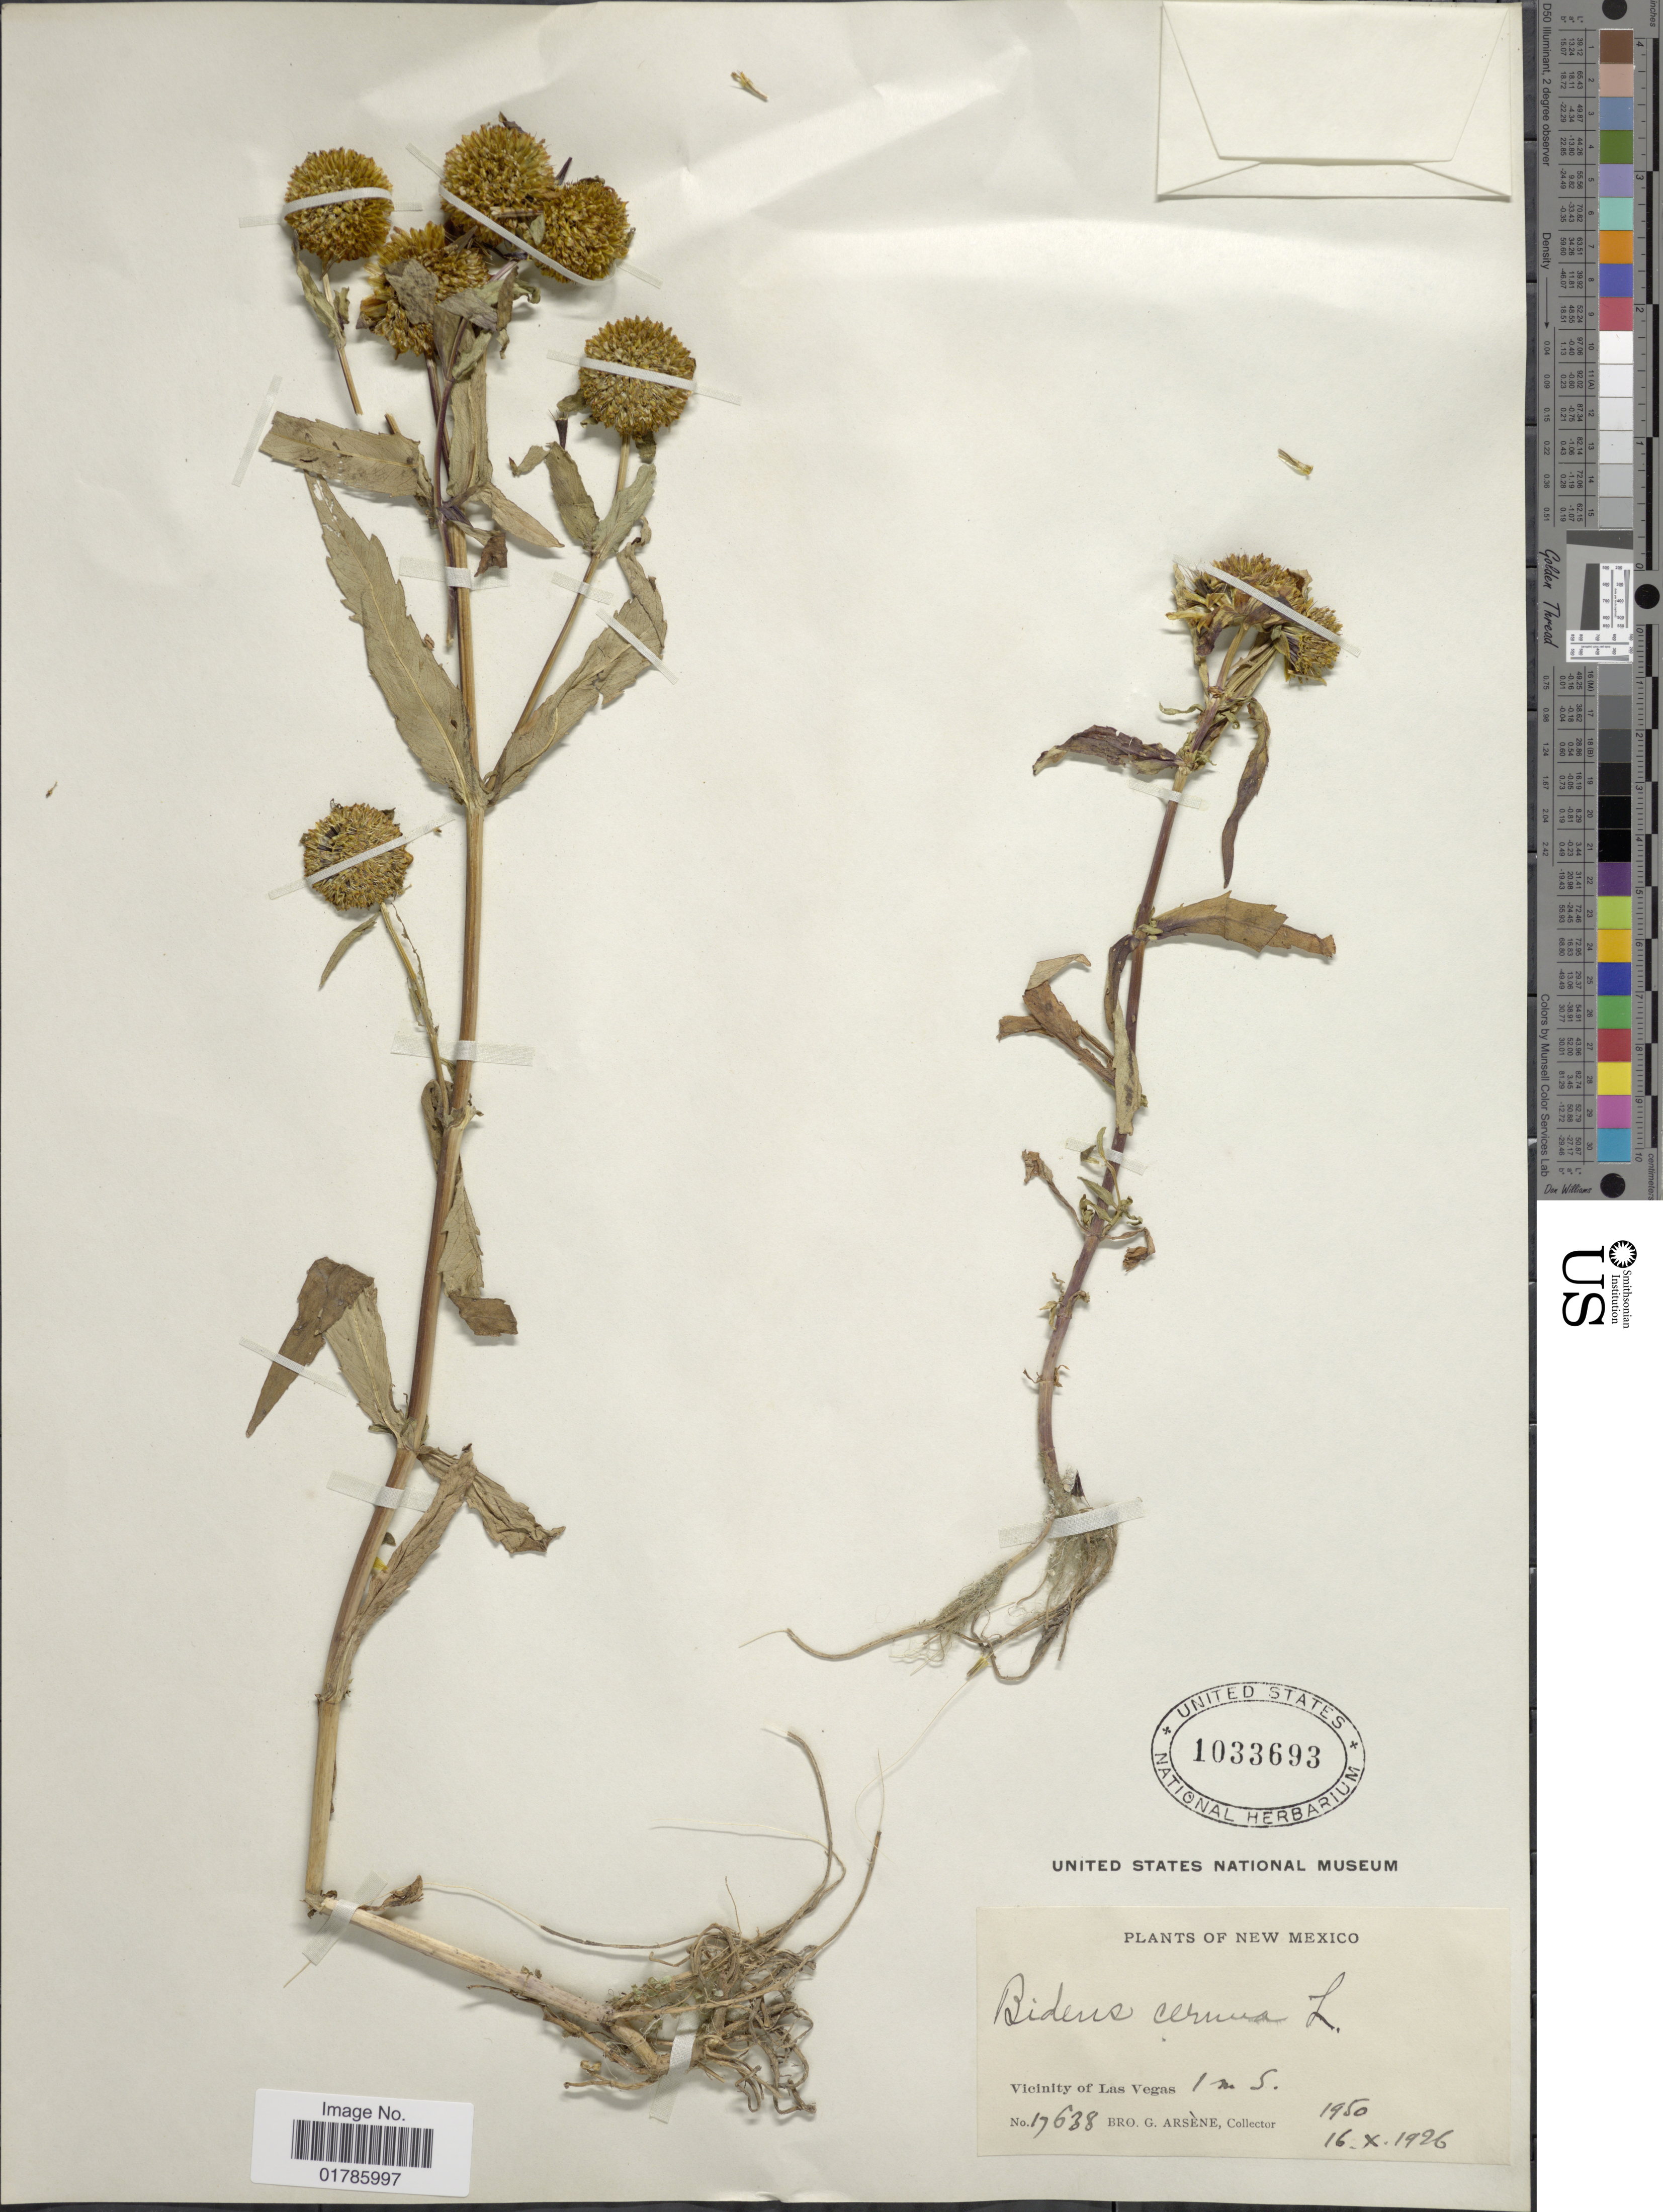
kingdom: Plantae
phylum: Tracheophyta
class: Magnoliopsida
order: Asterales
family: Asteraceae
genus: Bidens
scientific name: Bidens cernua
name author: L.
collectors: Bro. G. Arsène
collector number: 17638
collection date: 1926-10-16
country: United States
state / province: New Mexico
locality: Vicinity of Las Vegas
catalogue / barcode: US 1033693